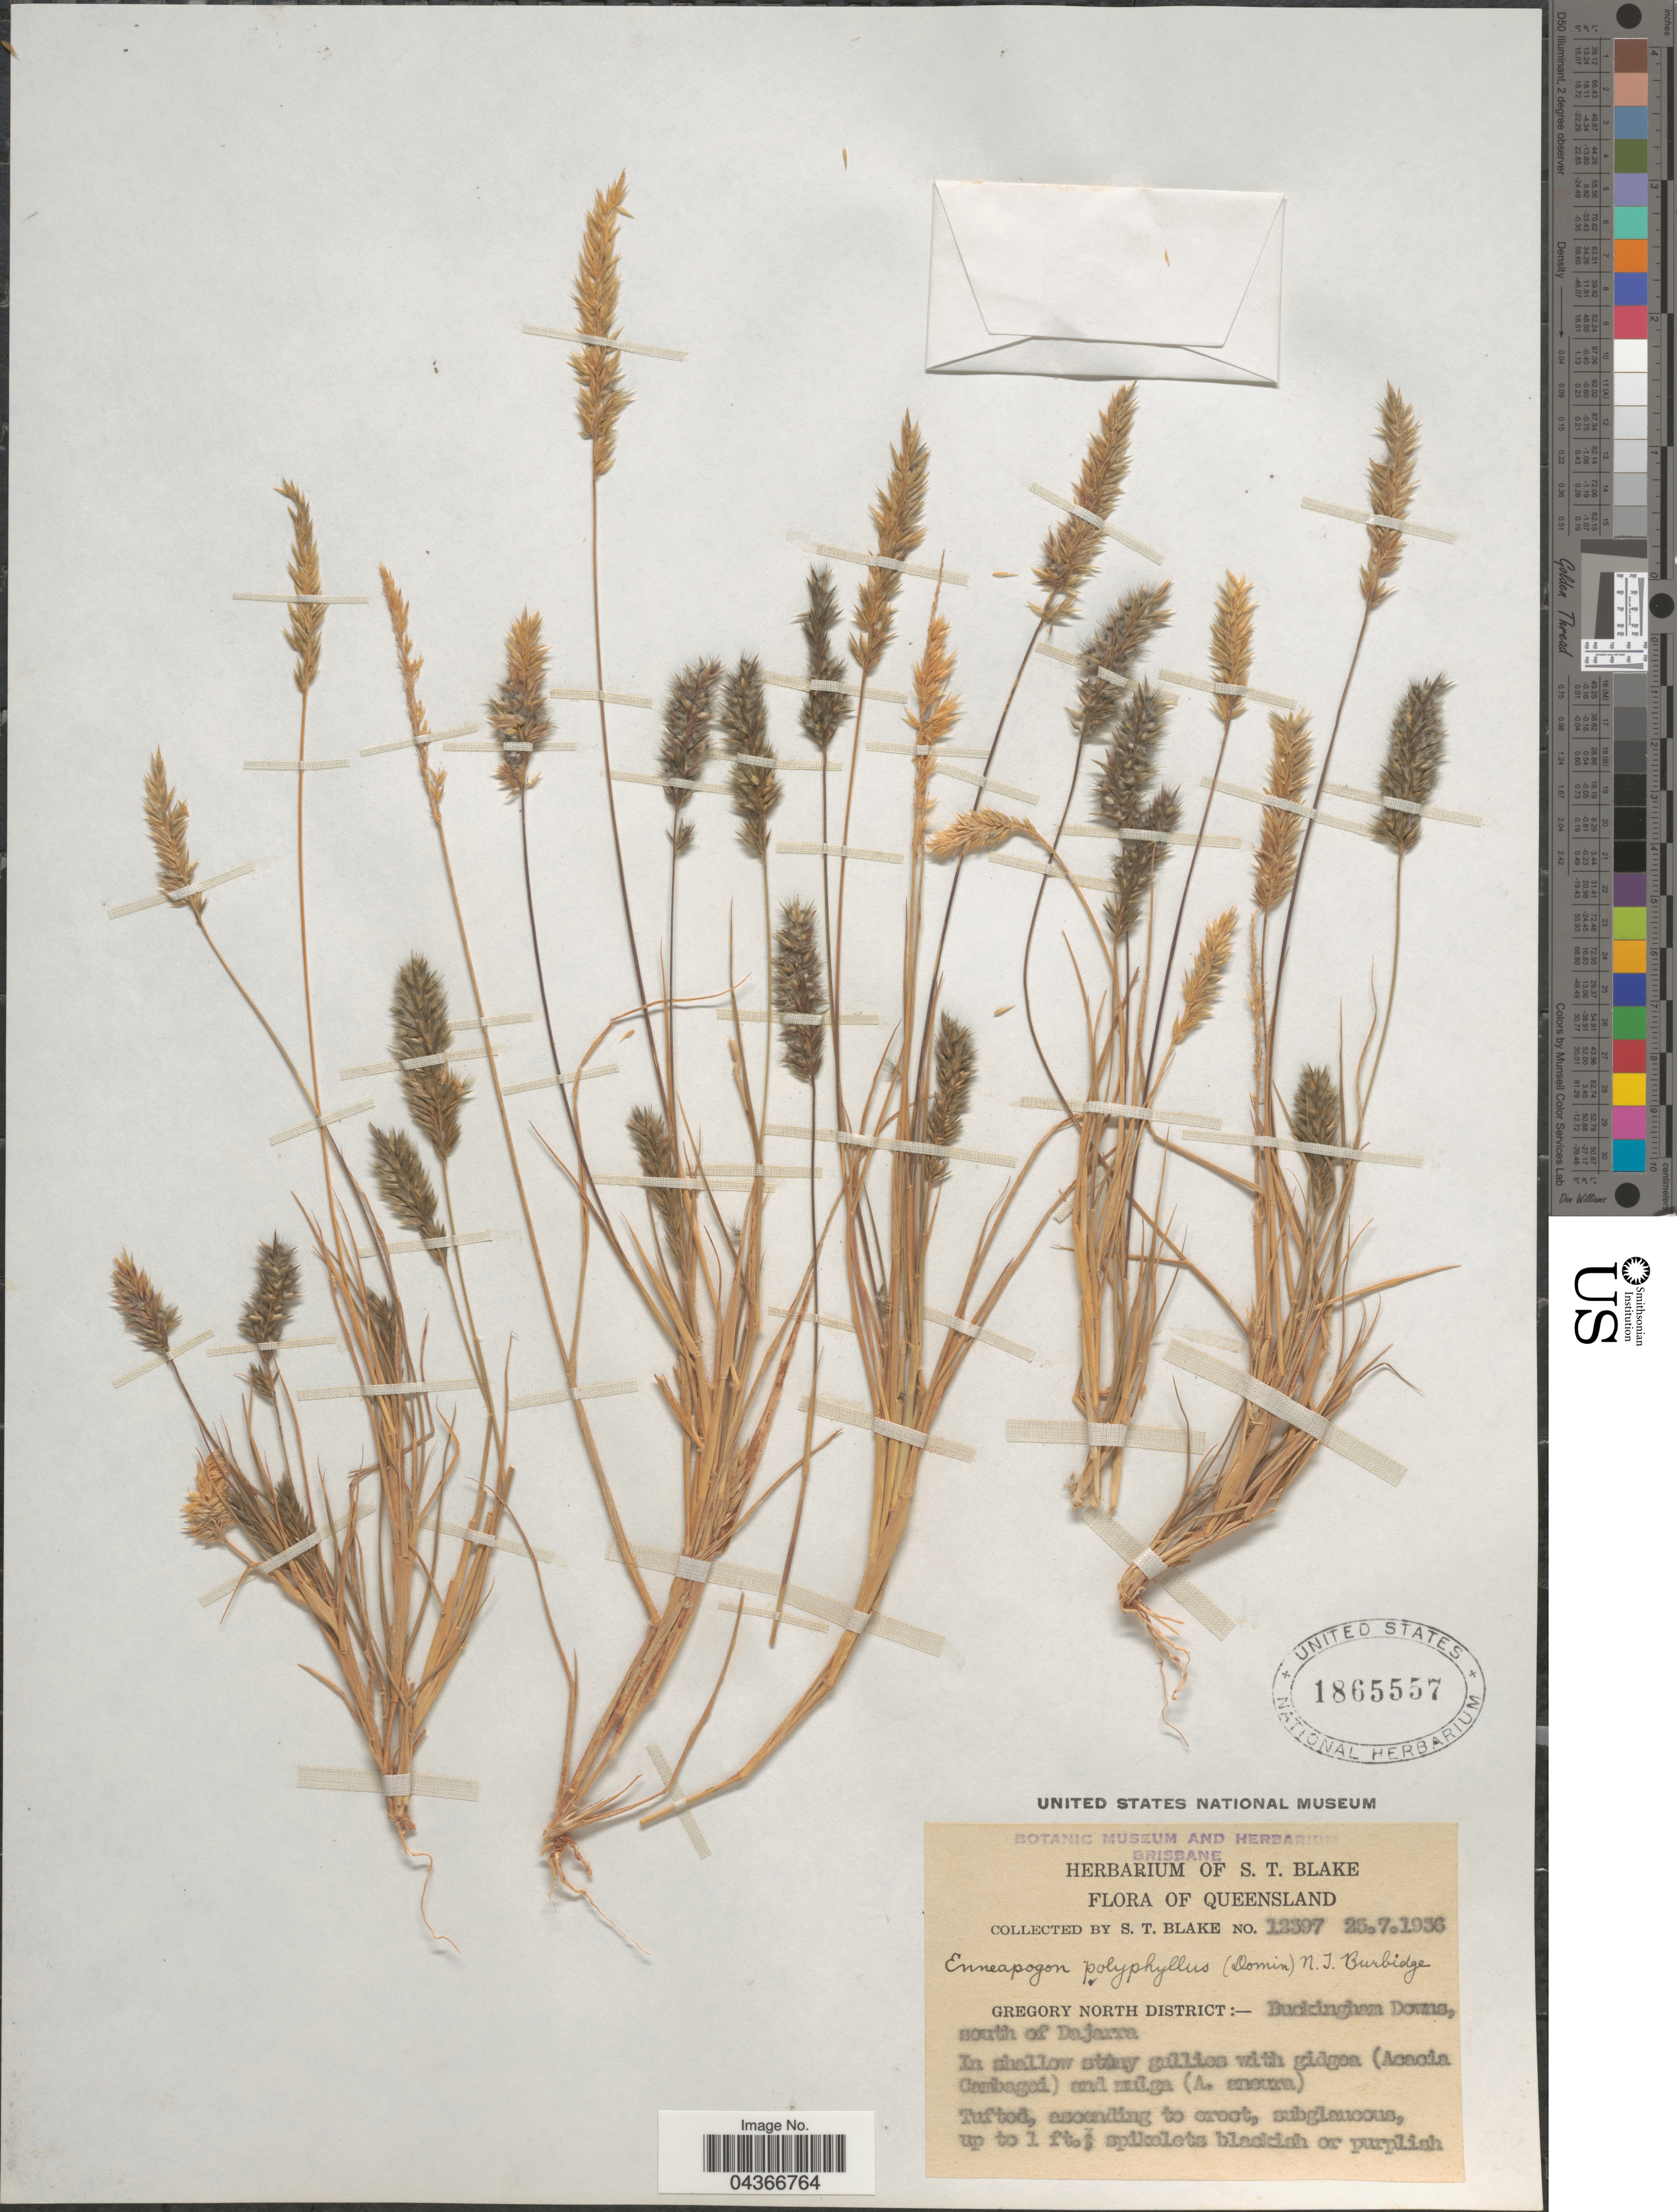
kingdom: Plantae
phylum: Tracheophyta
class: Liliopsida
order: Poales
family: Poaceae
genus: Enneapogon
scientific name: Enneapogon polyphyllus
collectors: S. T. Blake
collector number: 12397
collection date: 1936-07-25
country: Australia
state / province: Queensland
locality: Gregory North District:- Buckingham Downs, south of Dajarra.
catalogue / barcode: US 1865557